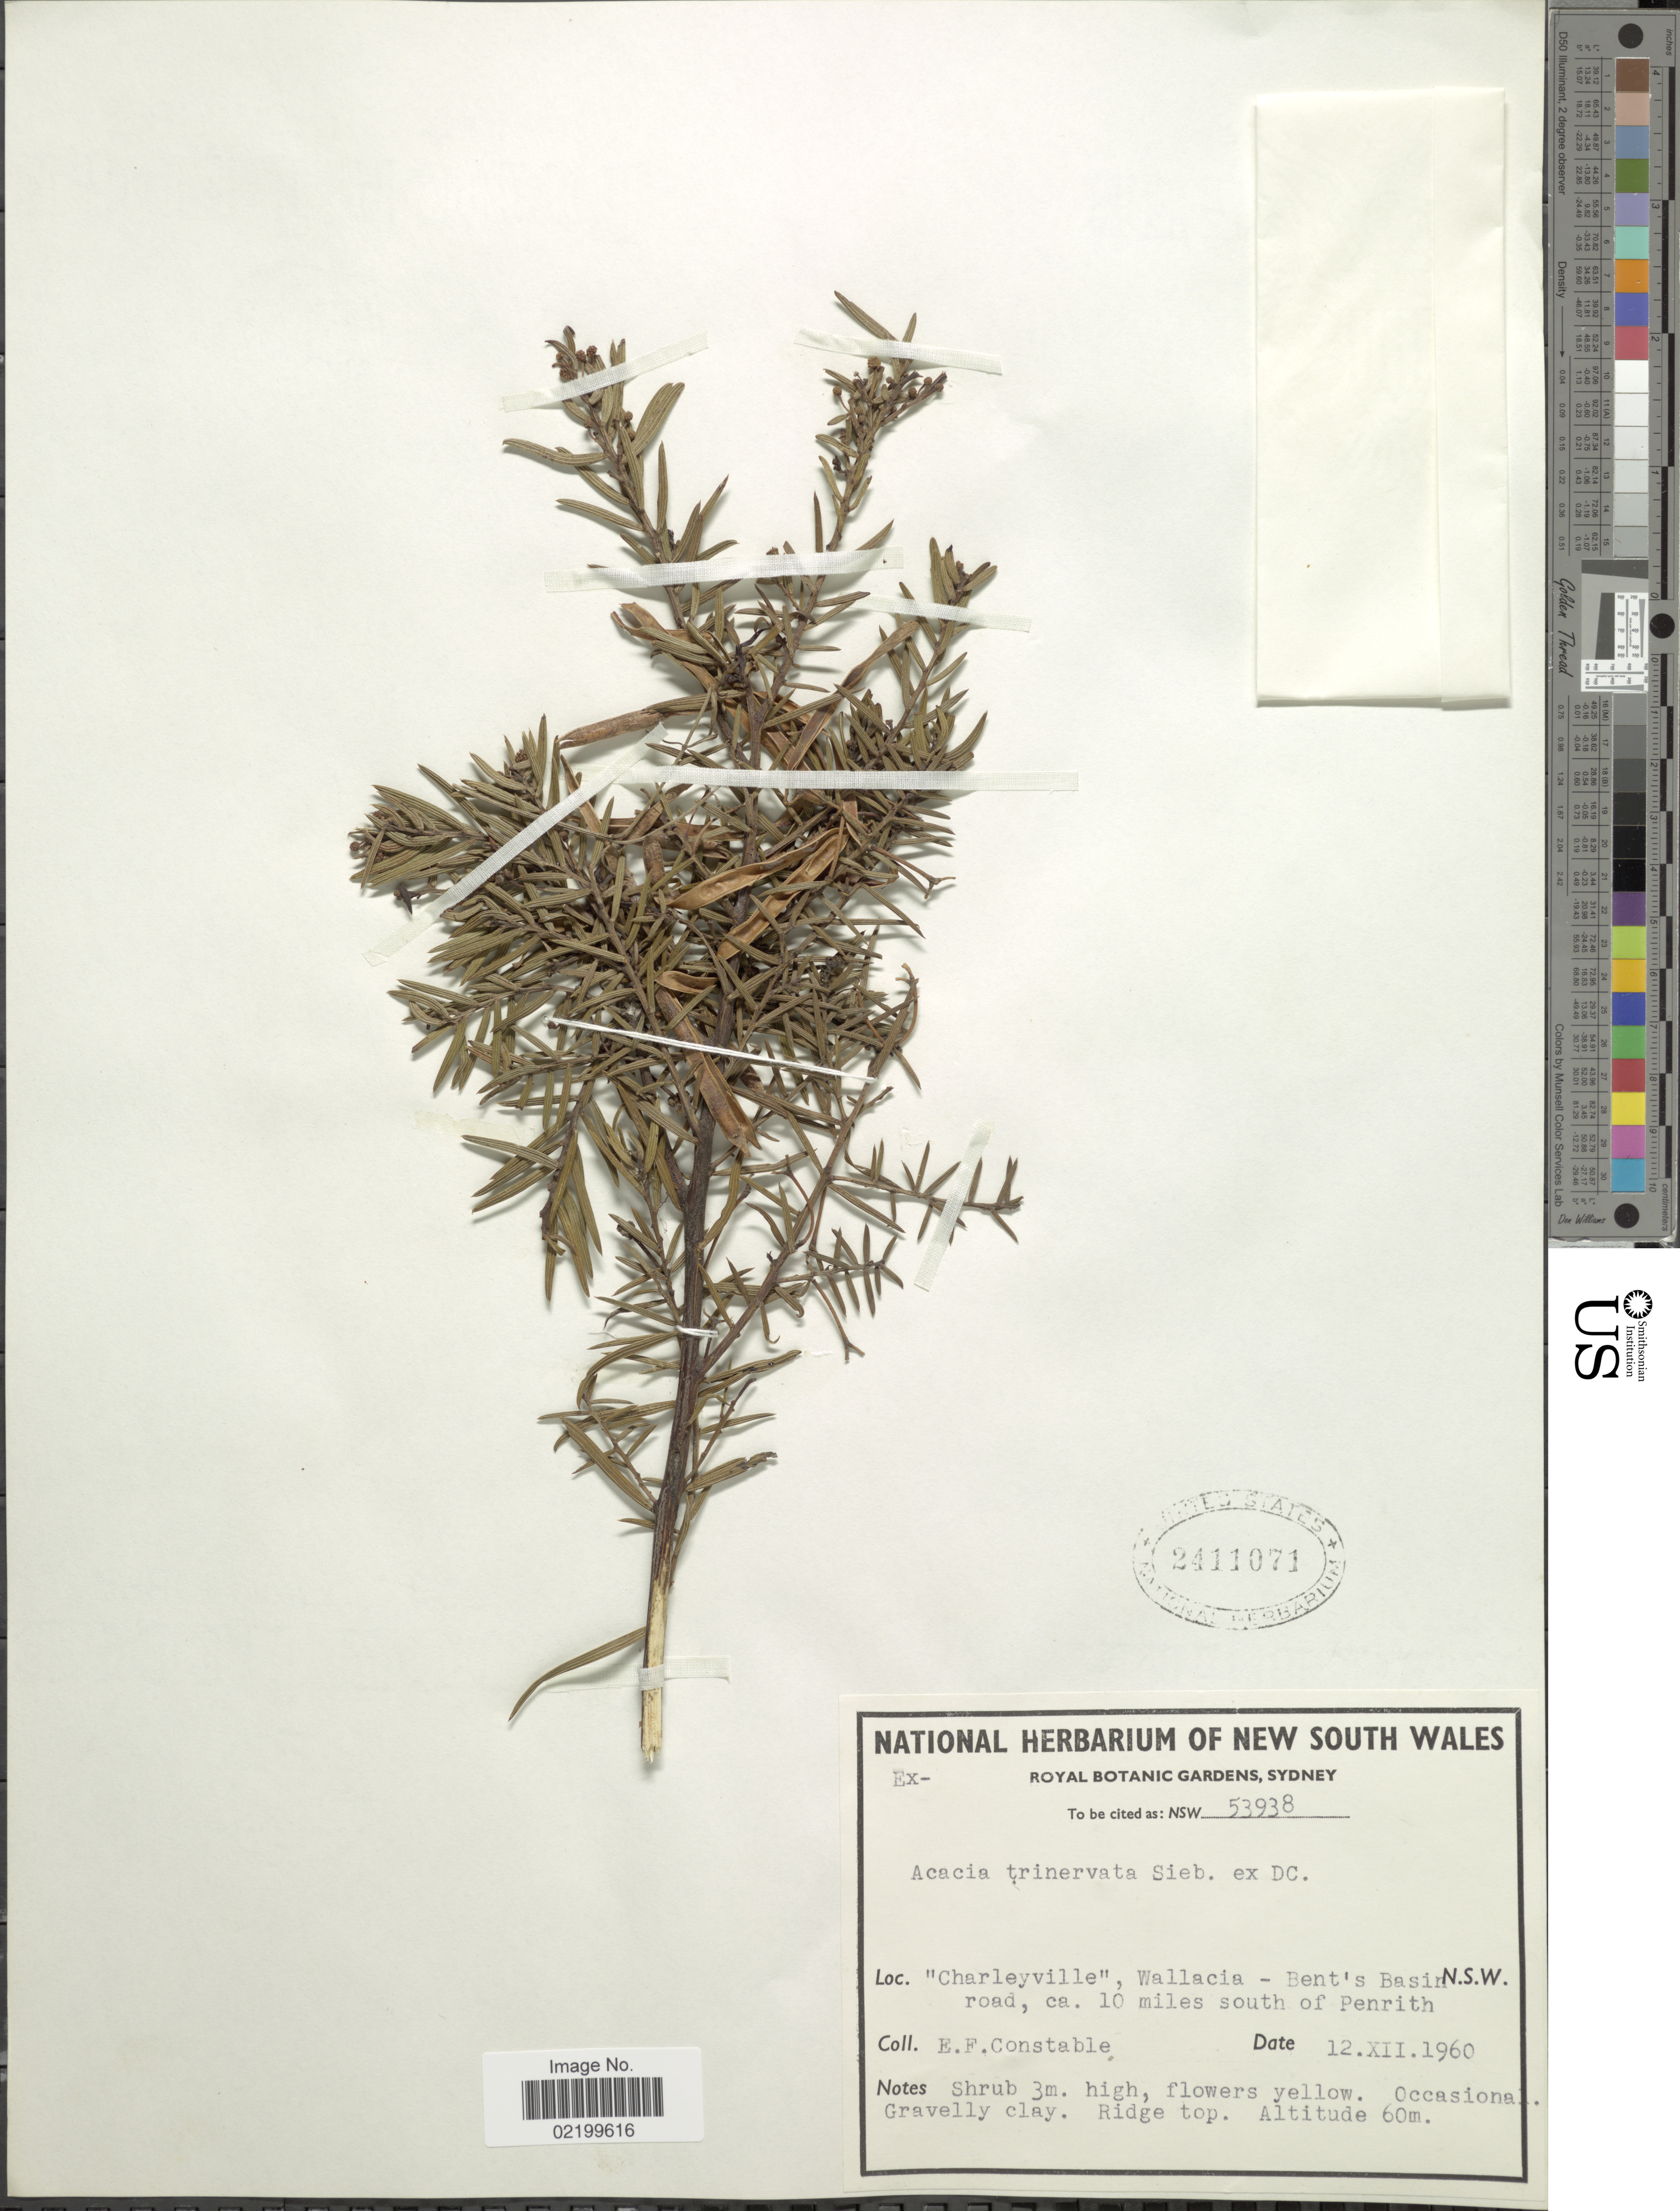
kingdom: Plantae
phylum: Tracheophyta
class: Magnoliopsida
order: Fabales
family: Fabaceae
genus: Acacia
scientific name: Acacia trinervata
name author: DC.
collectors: E. F. Constable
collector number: NSW 53938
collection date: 1960-12-12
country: Australia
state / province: New South Wales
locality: Charleyville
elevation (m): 60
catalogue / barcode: US 2411071